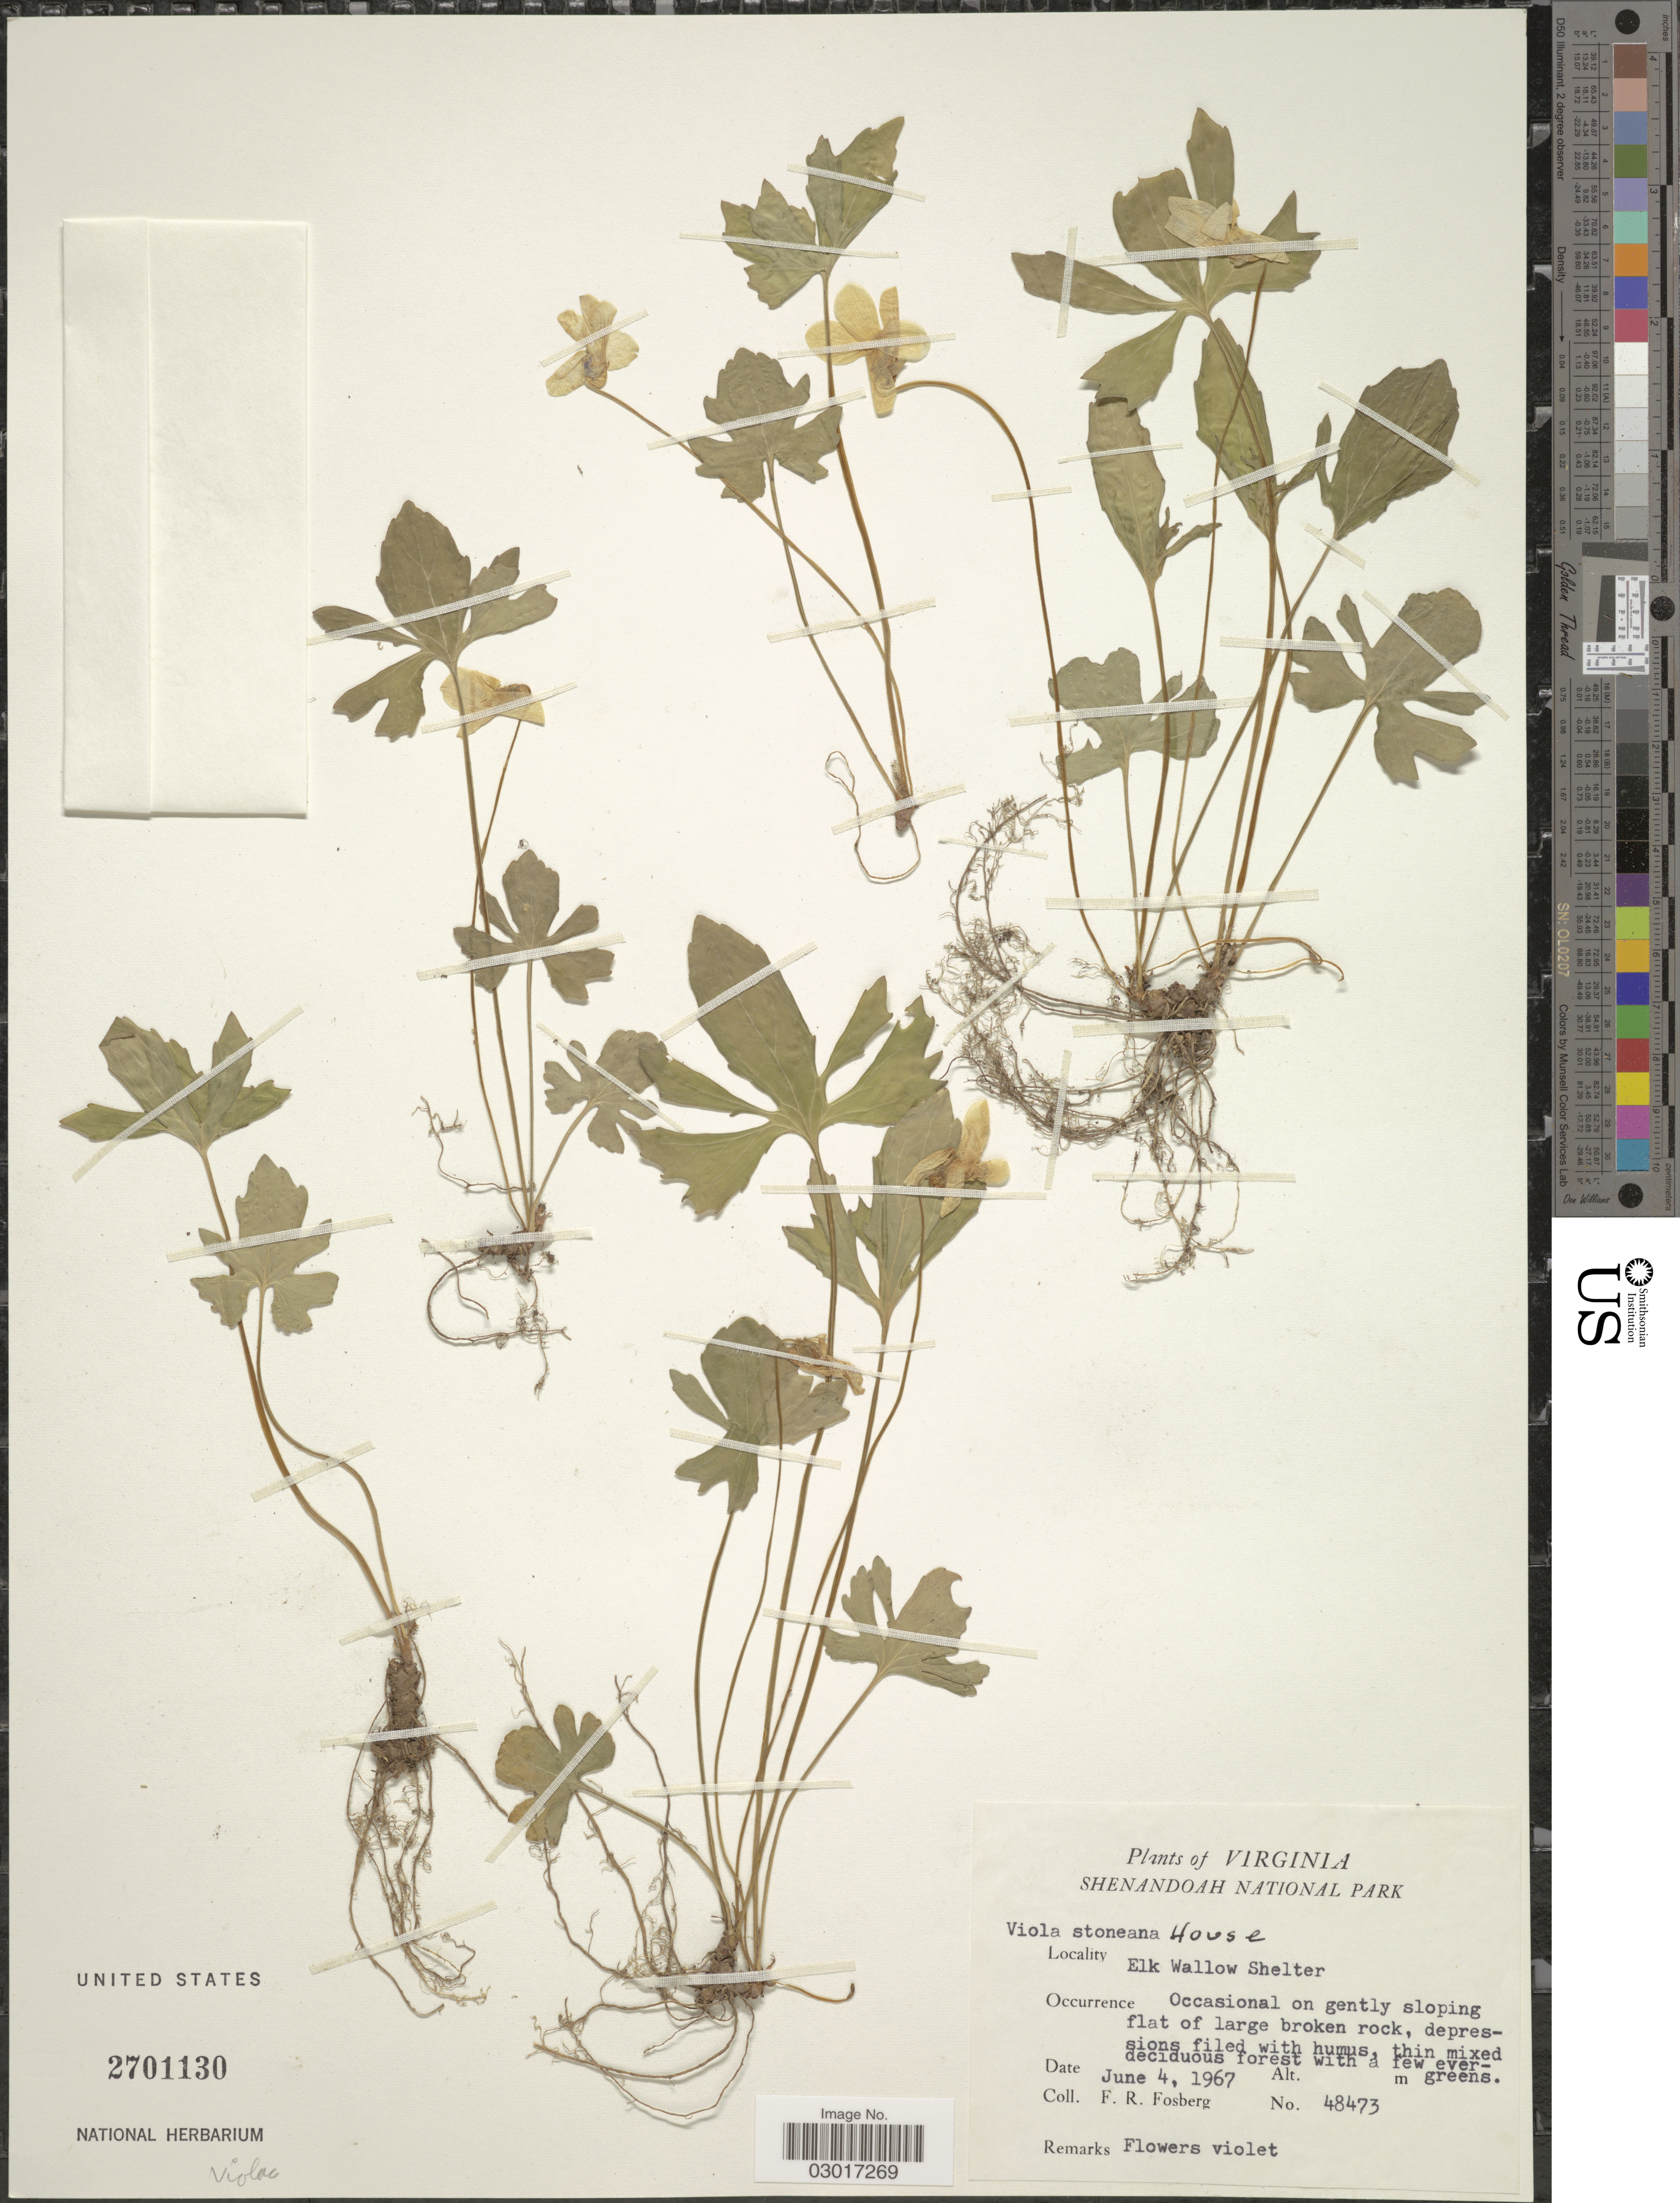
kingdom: Plantae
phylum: Tracheophyta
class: Magnoliopsida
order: Malpighiales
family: Violaceae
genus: Viola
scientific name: Viola stoneana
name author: House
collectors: F. R. Fosberg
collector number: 48473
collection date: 1967-06-04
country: United States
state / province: Virginia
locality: Shenandoah National Park. Elk Wallow Shelter.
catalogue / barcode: US 2701130